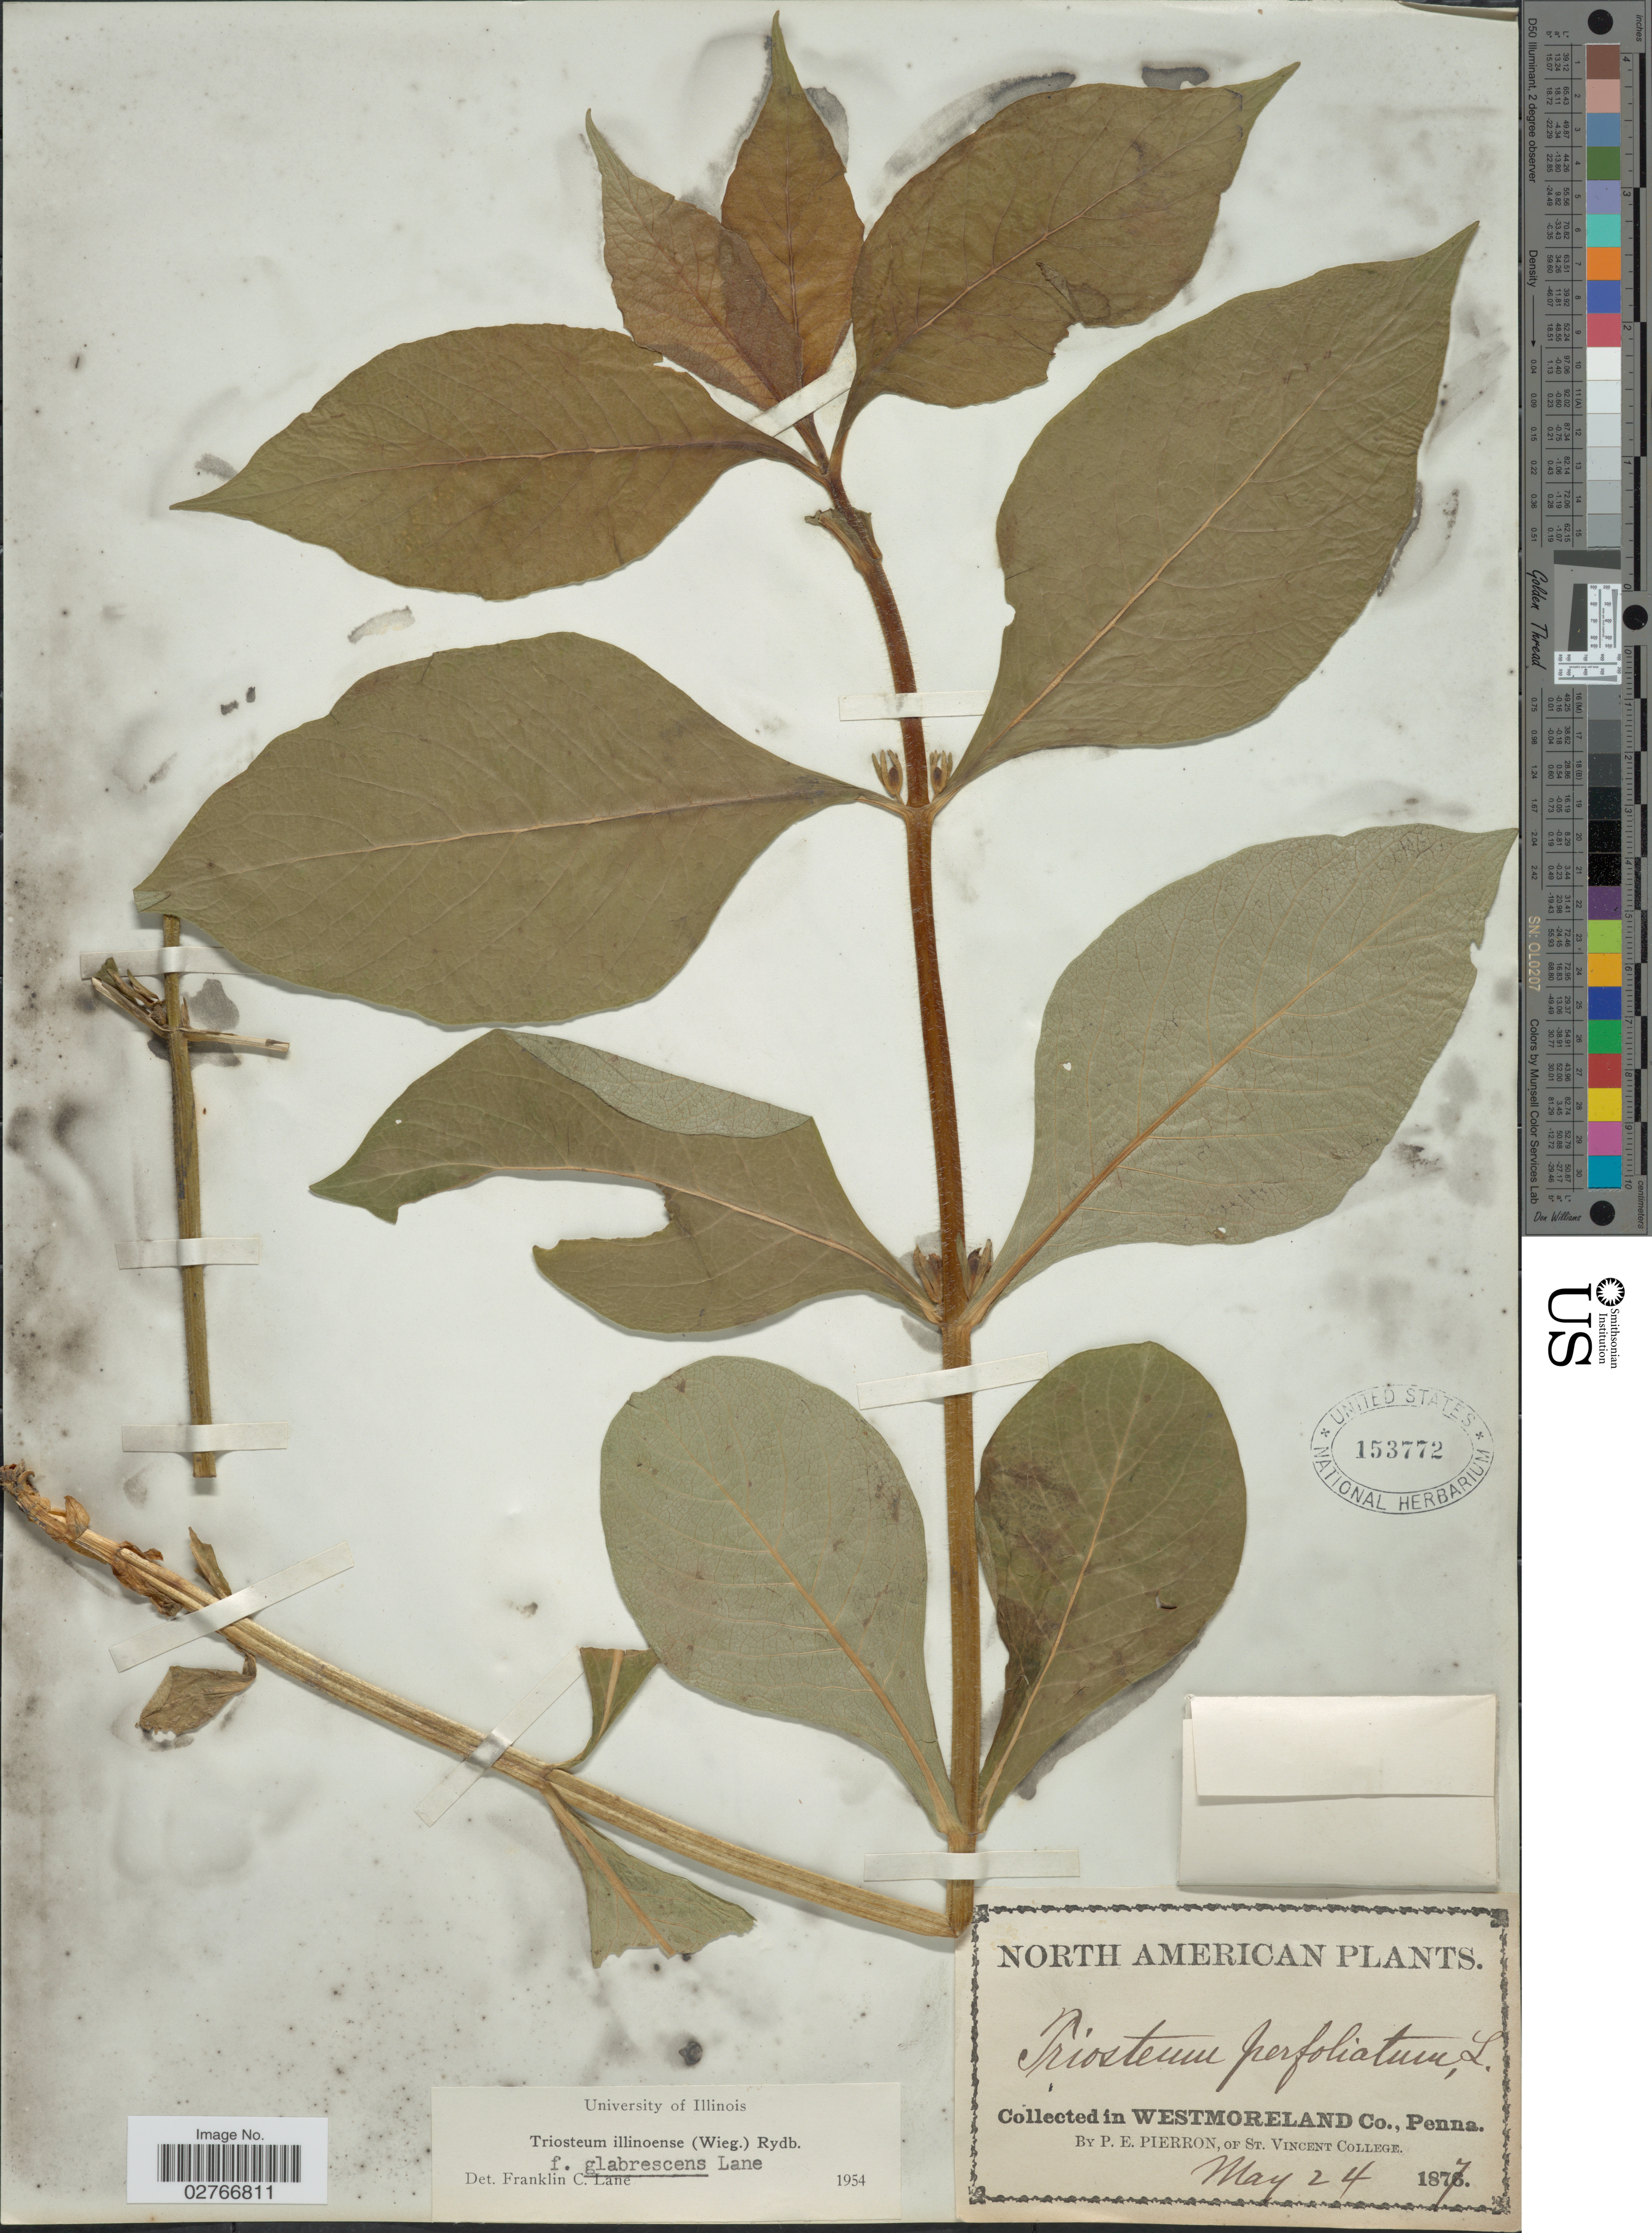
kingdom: Plantae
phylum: Tracheophyta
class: Magnoliopsida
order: Dipsacales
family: Caprifoliaceae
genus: Triosteum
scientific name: Triosteum illinoense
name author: (Wiegand) Rydb.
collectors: P. Pierron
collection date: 1877-05-24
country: United States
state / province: Pennsylvania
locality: Westmoreland Co.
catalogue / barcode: US 153772